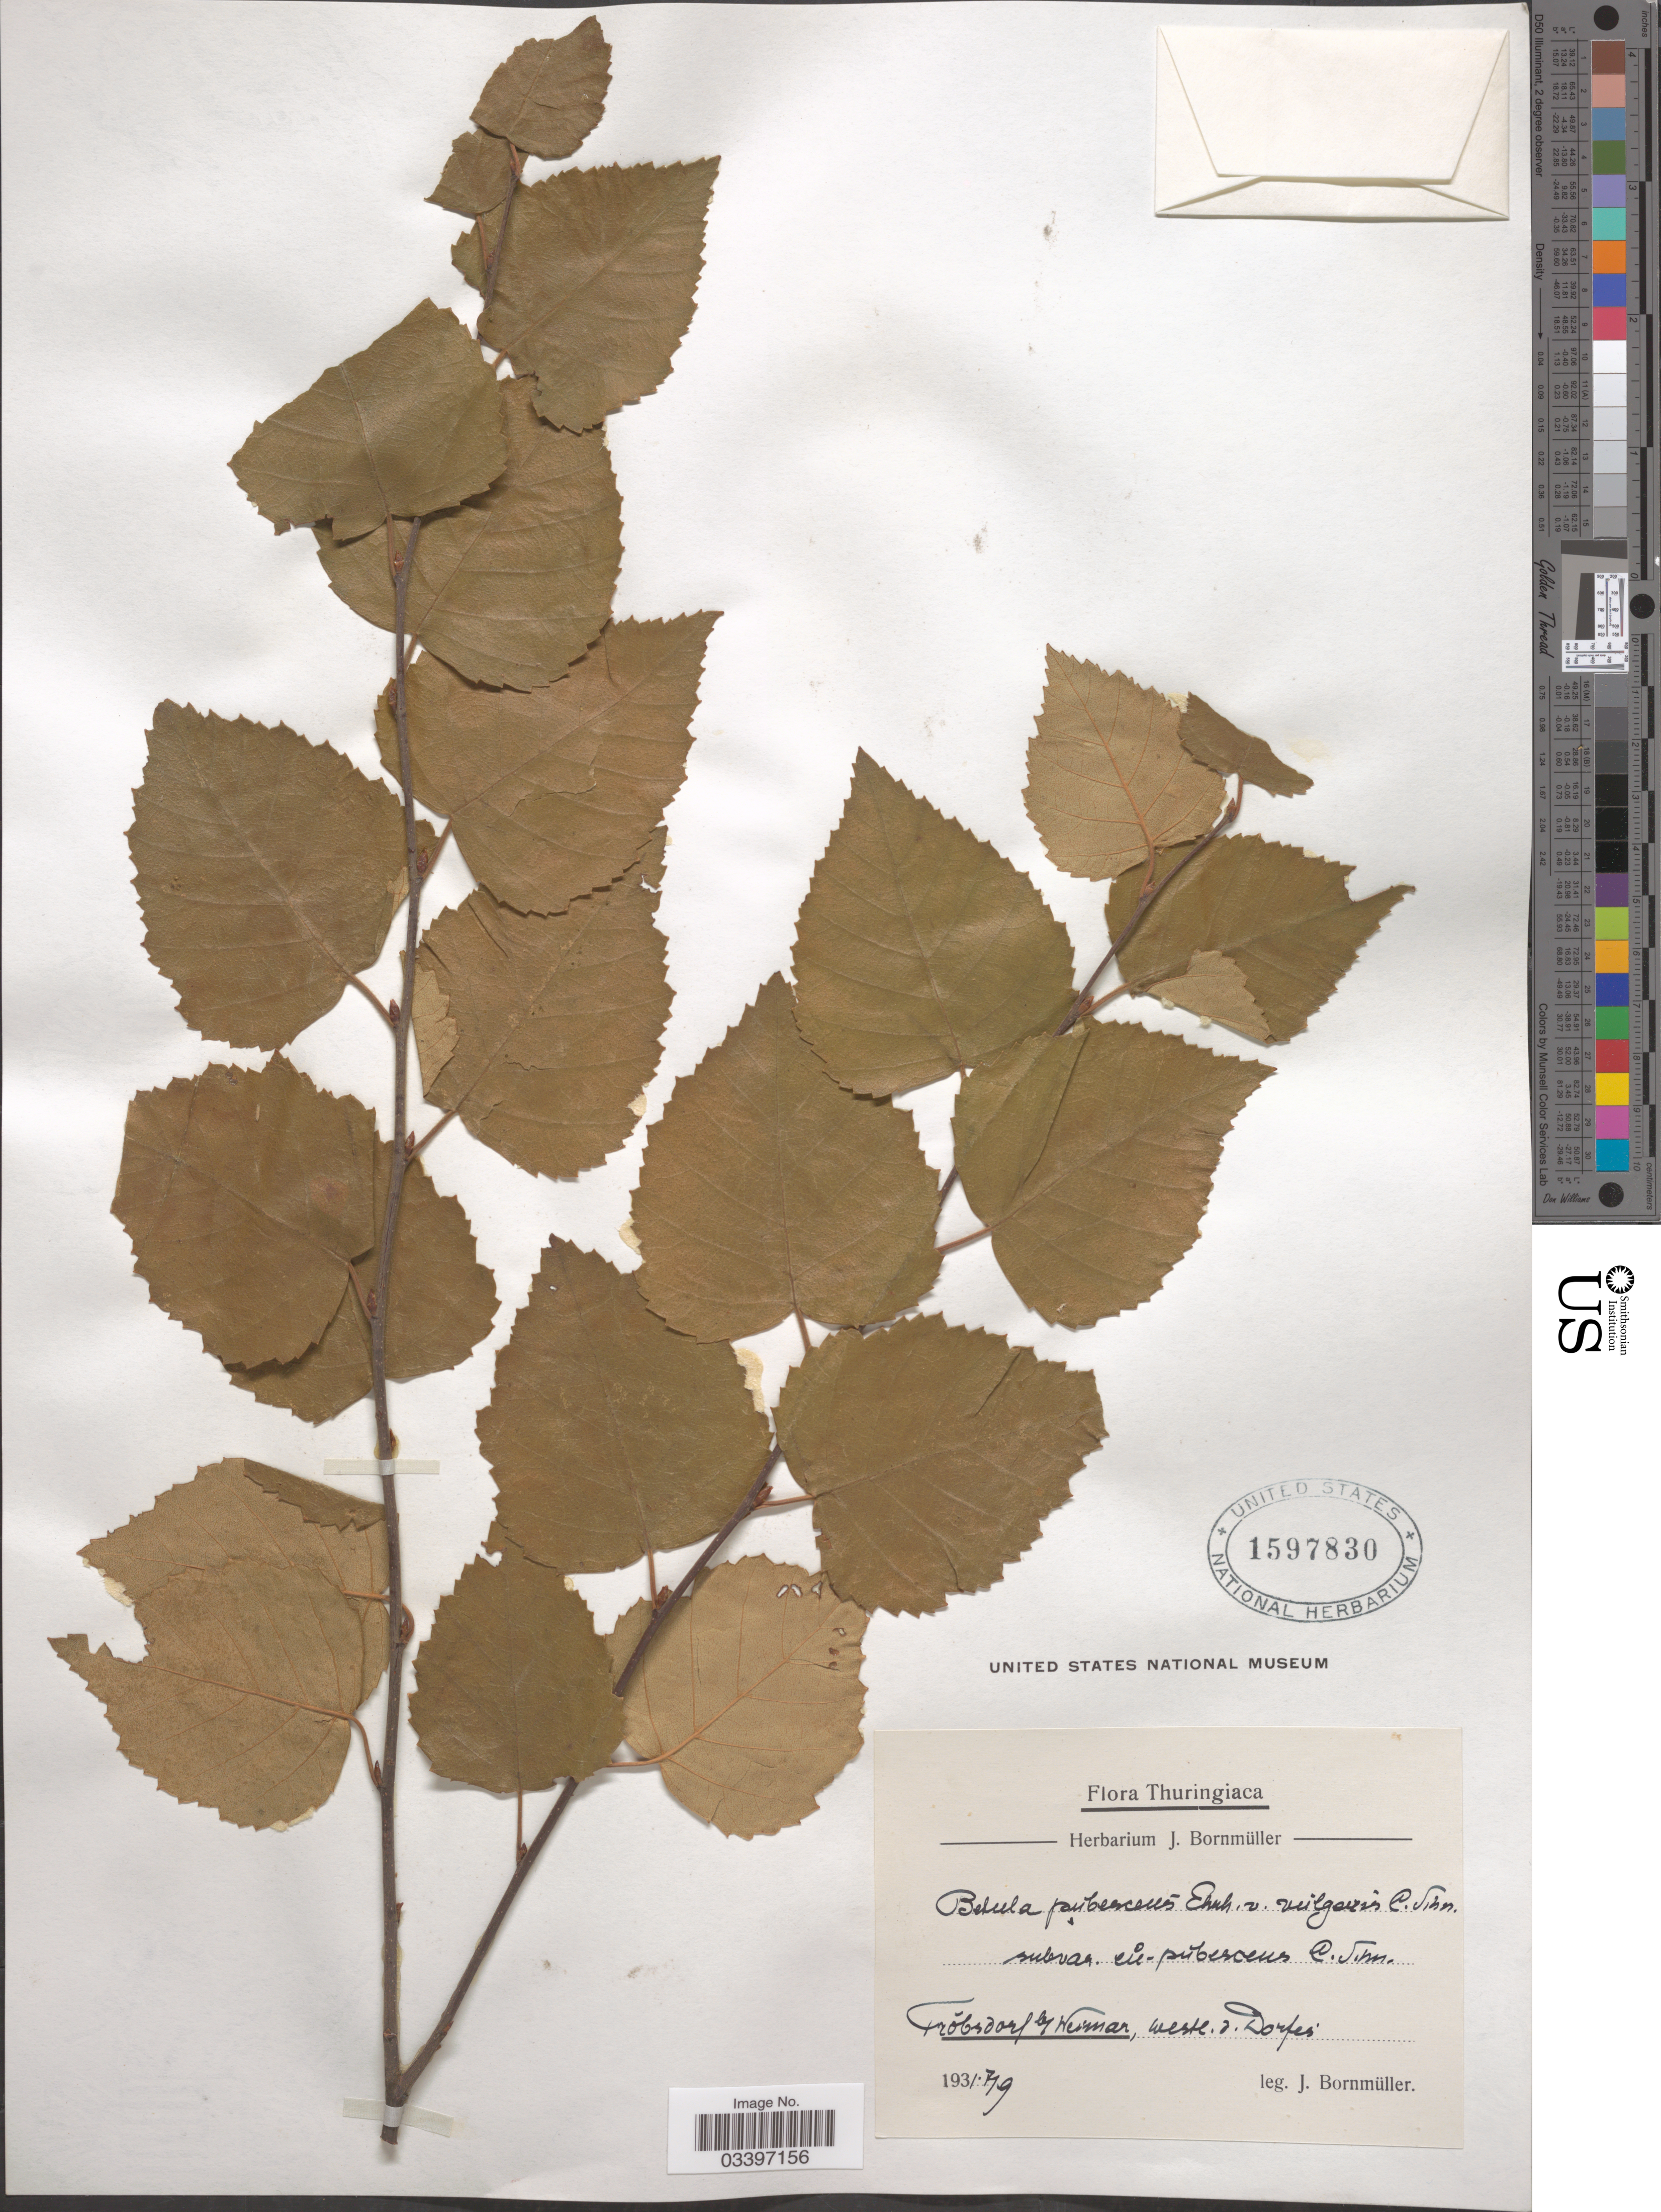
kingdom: Plantae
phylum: Tracheophyta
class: Magnoliopsida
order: Fagales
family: Betulaceae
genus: Betula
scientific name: Betula pubescens var. friesii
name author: (Larsson ex Hartm.) Nyman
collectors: J. Bornmüller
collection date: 1931-09-07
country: Germany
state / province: Thuringia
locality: Thuringiaca. Tróbsdorf b/ Weimar, weste d. Dorfes.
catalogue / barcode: US 1597830